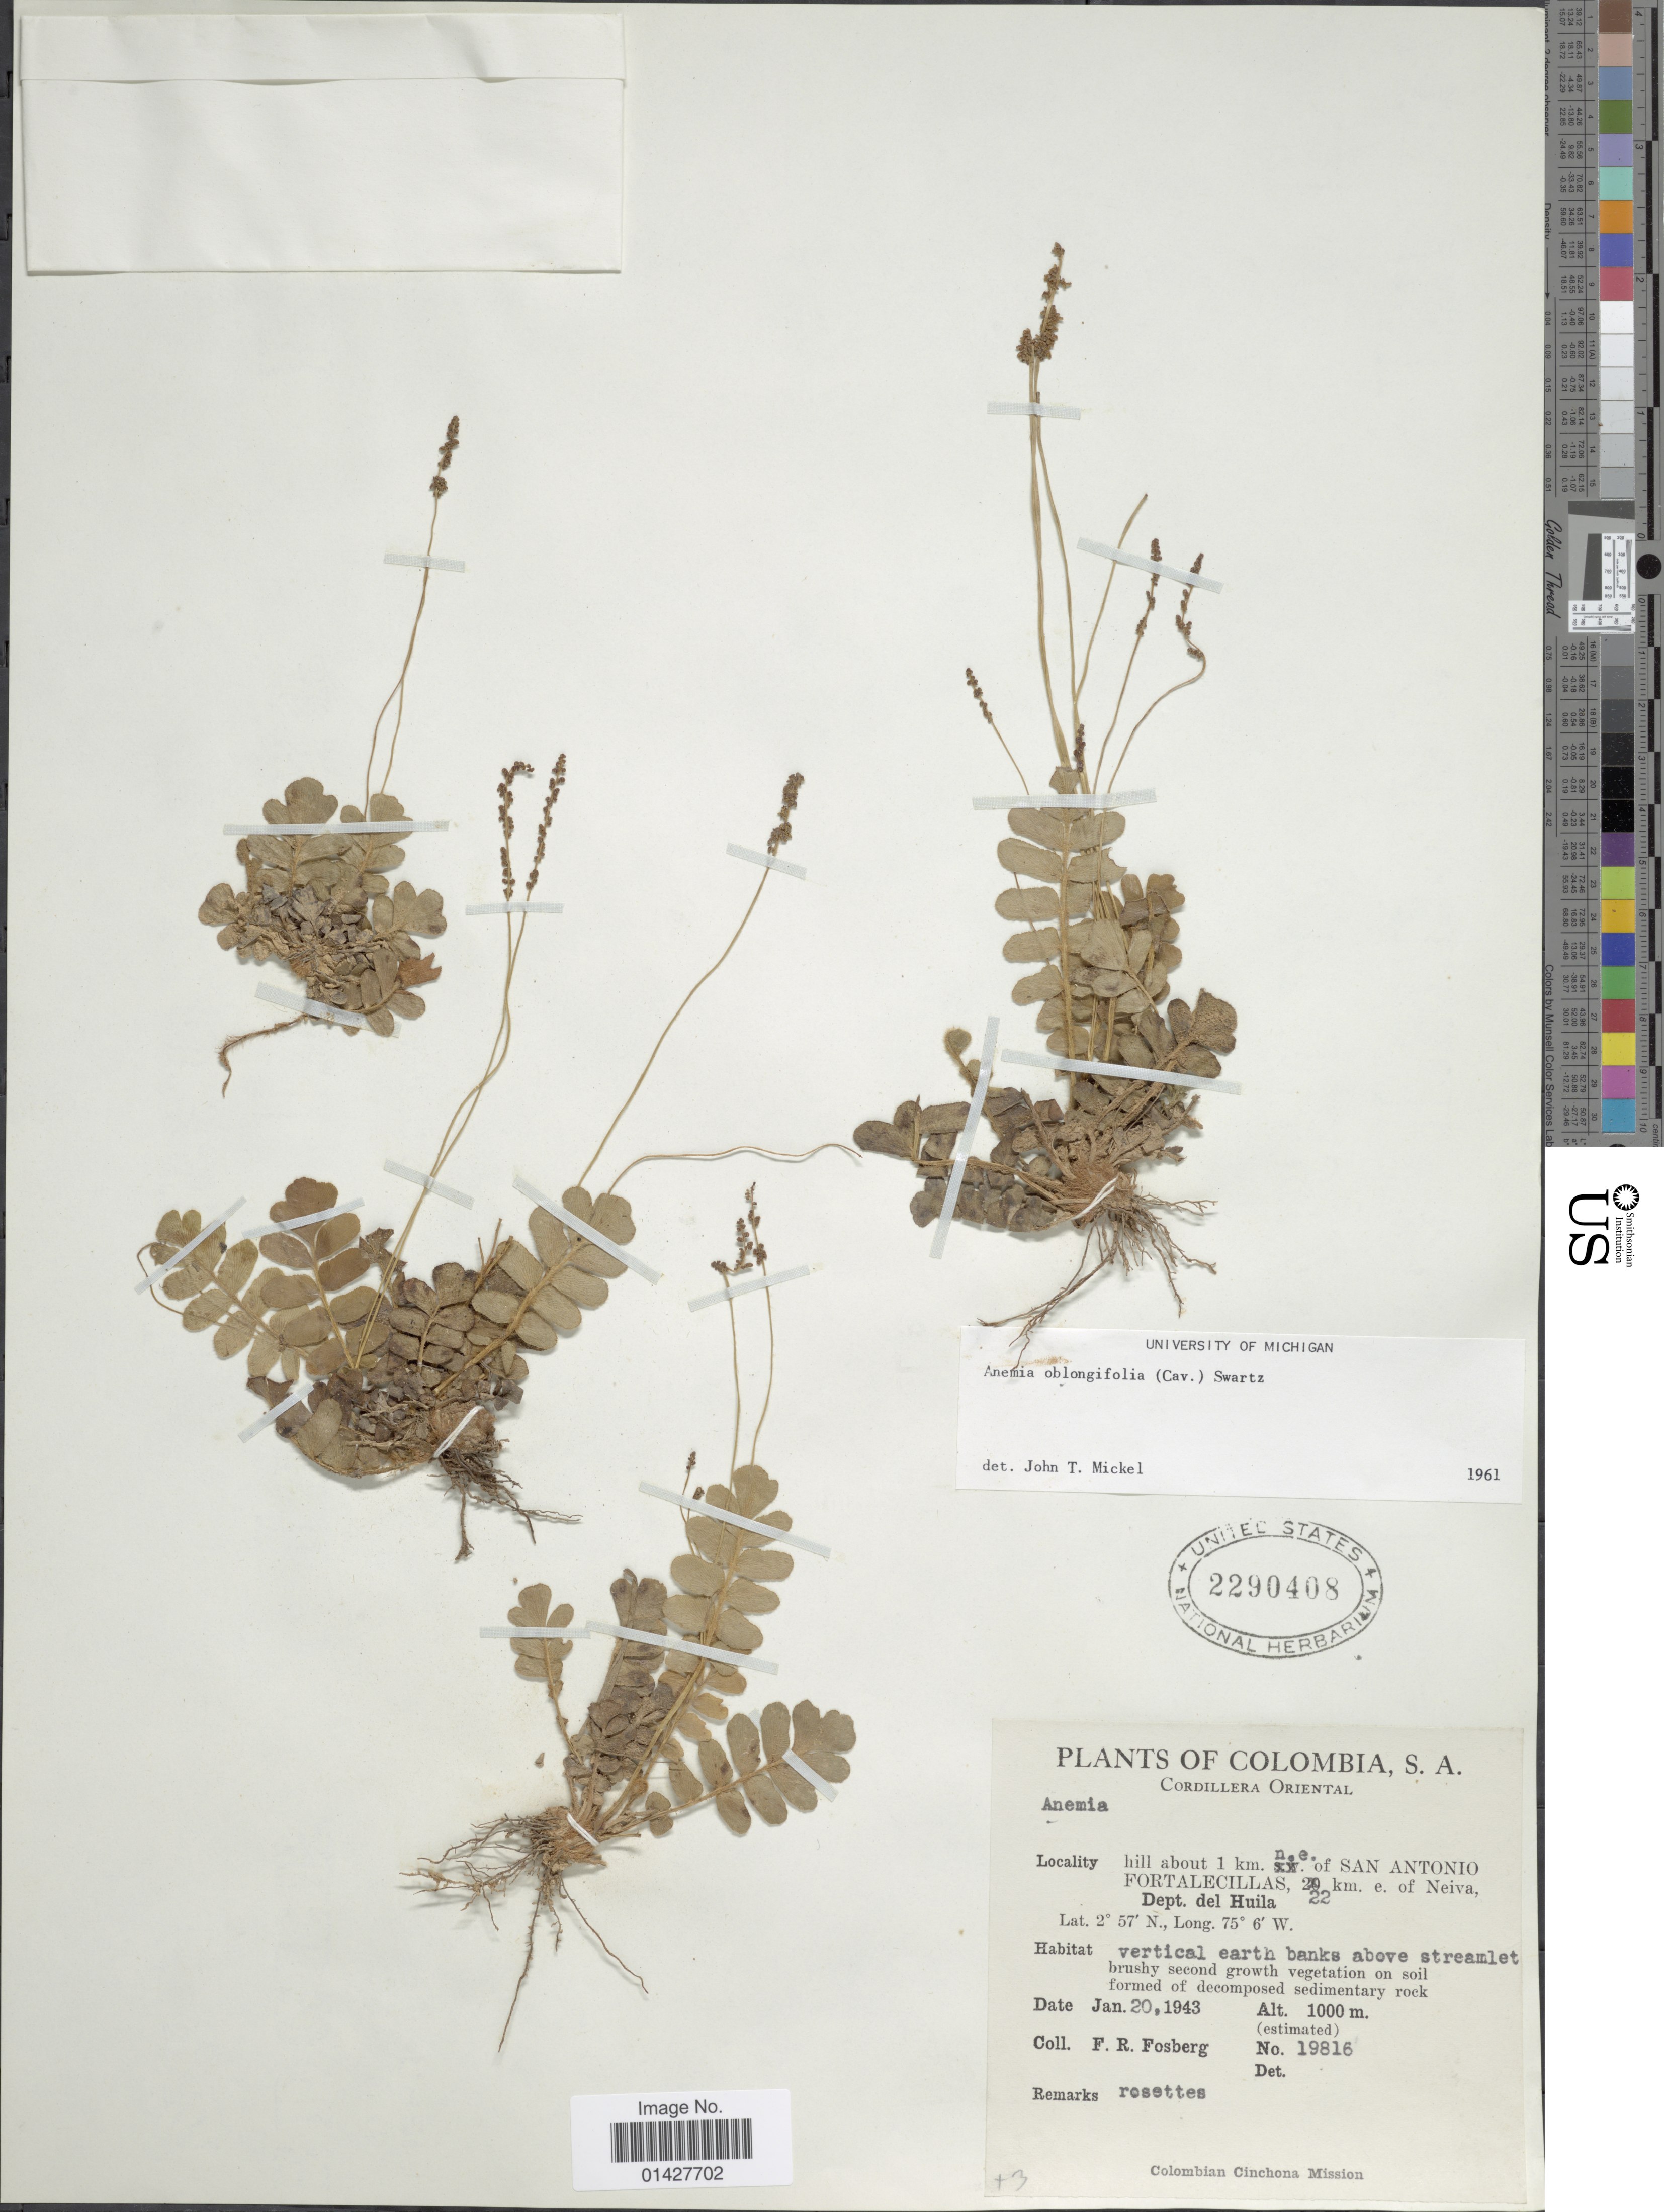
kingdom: Plantae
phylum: Tracheophyta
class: Polypodiopsida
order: Schizaeales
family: Anemiaceae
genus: Anemia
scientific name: Anemia oblongifolia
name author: (Cav.) Sw.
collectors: F. R. Fosberg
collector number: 19816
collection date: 1943-01-20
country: Colombia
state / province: Huila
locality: Cordillera Oriental, hill about 1 km n.e. of San Antonio Fortalecillas, 22 km e. of Neiva, Dept. del Huila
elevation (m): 1000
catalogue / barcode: US 2290408